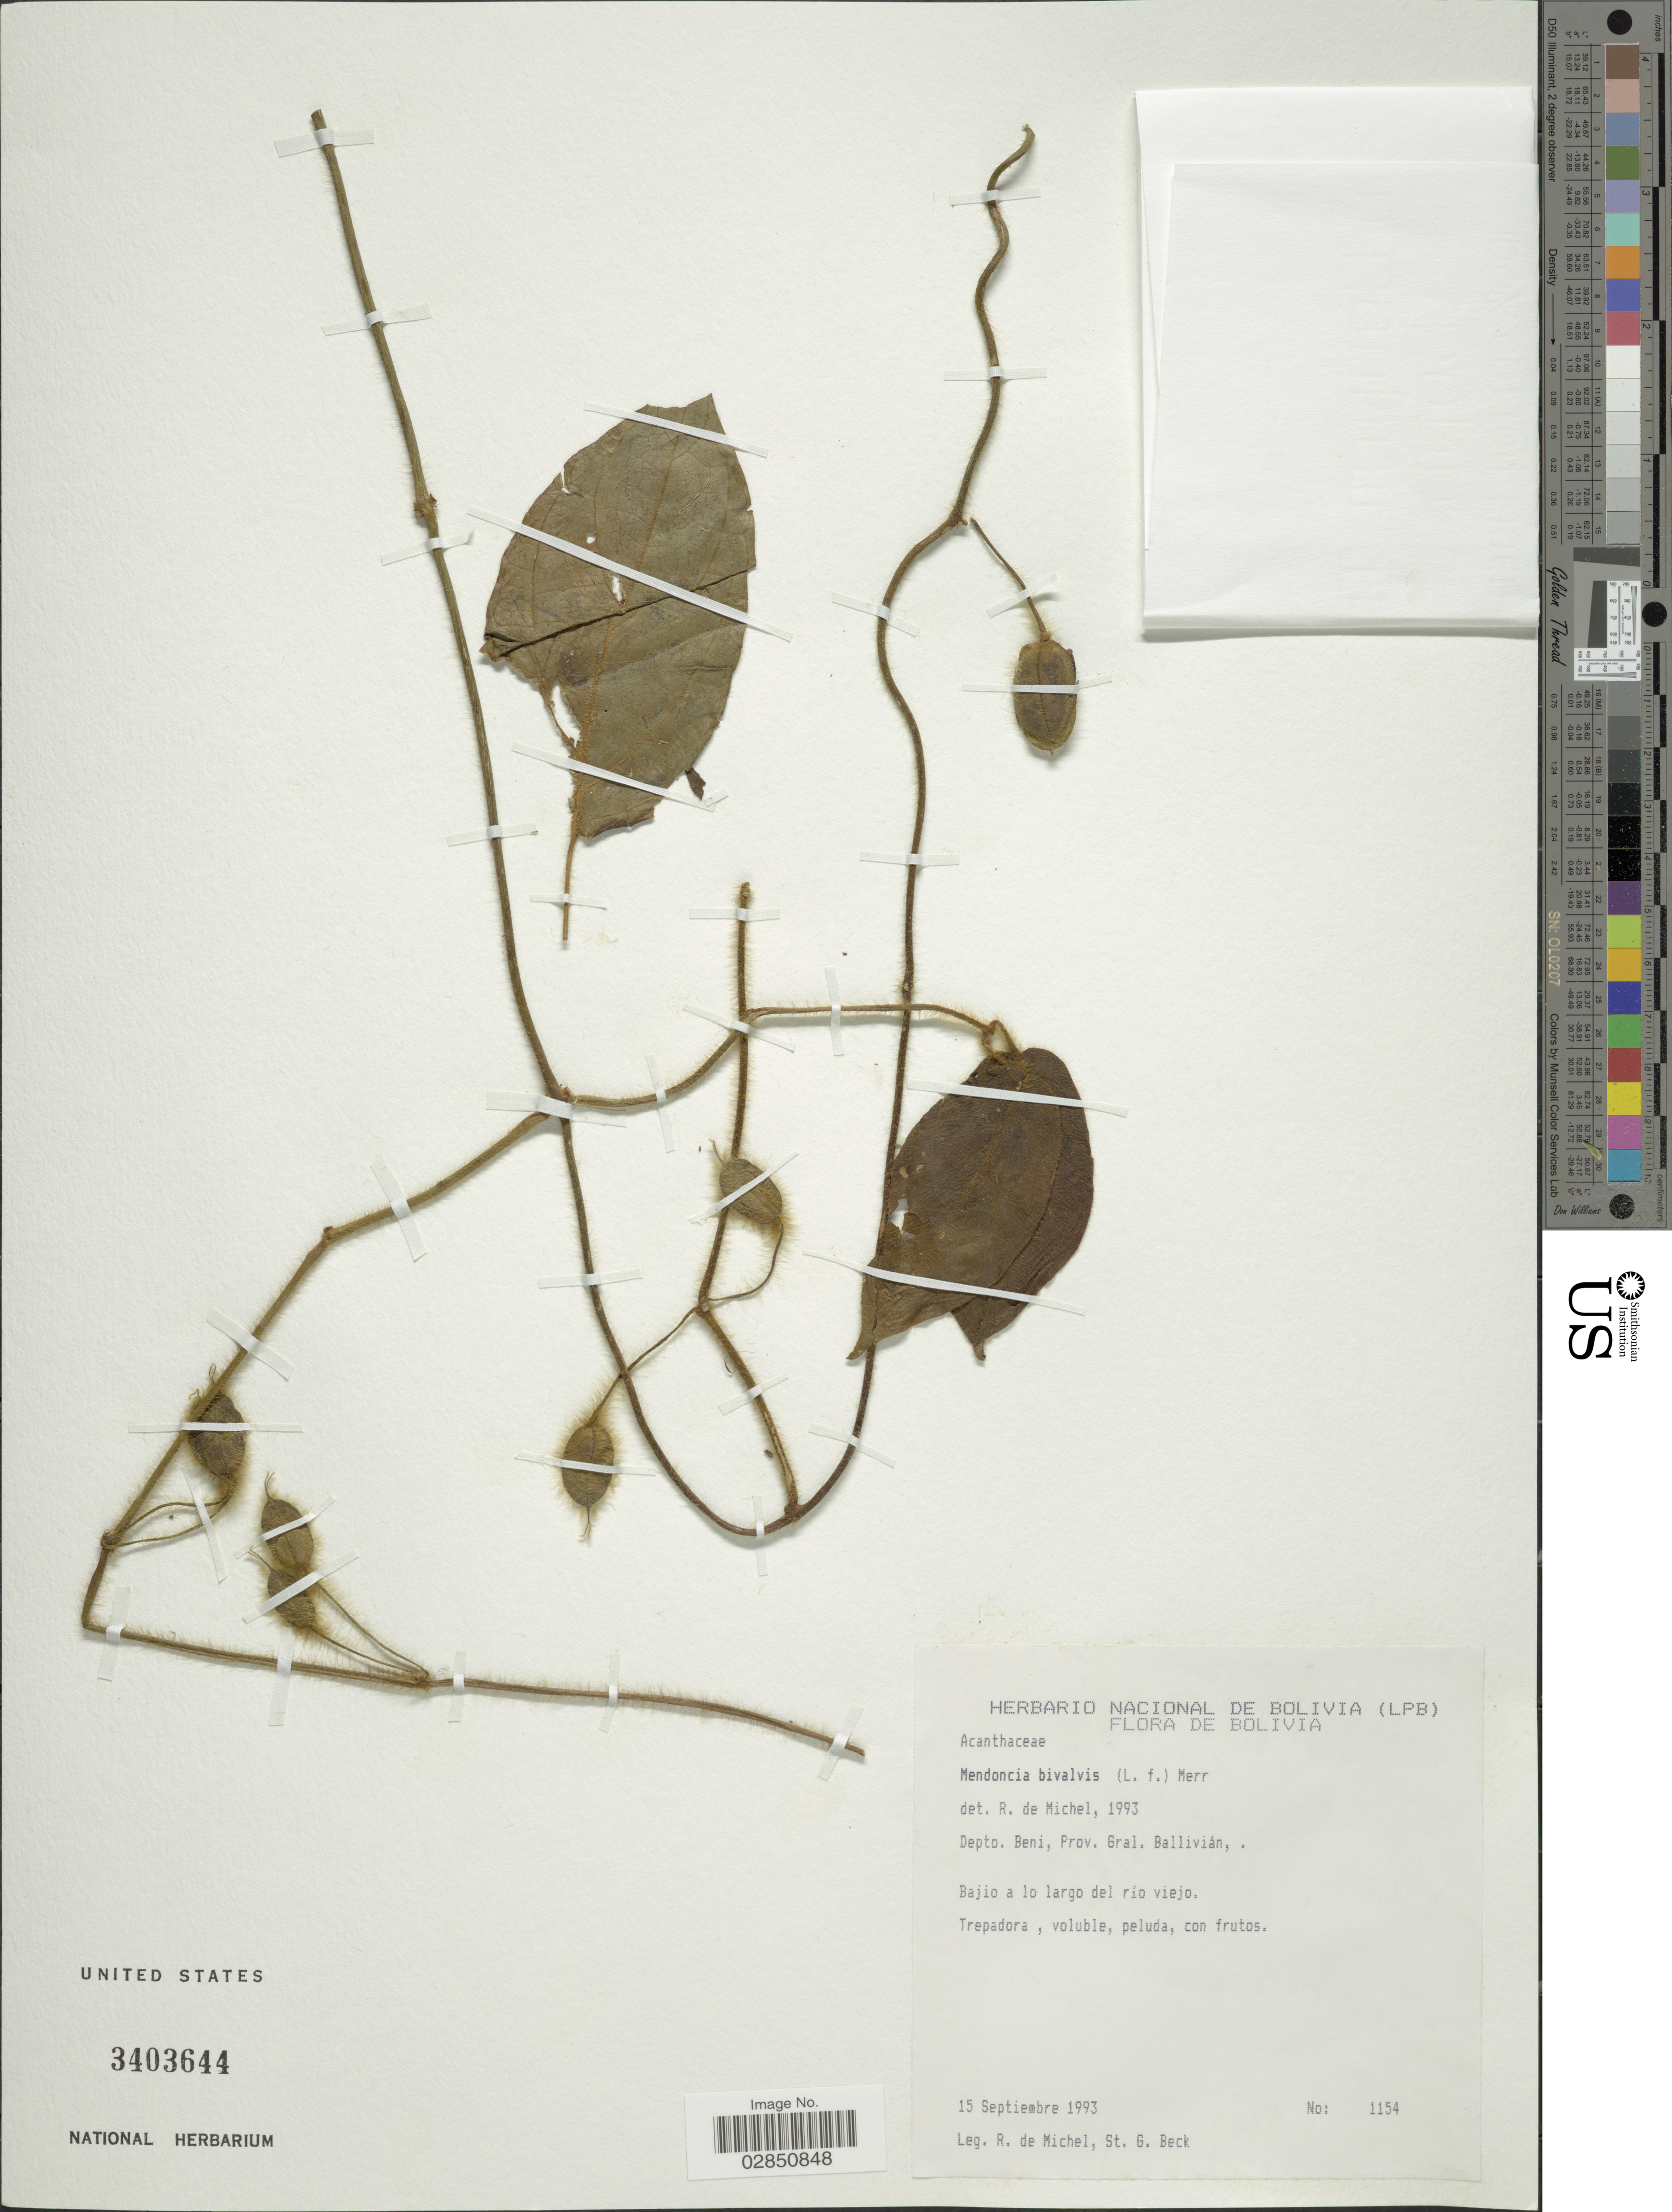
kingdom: Plantae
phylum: Tracheophyta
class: Magnoliopsida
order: Lamiales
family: Acanthaceae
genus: Mendoncia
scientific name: Mendoncia bivalvis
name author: (L. f.) Merr.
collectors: d. Michel R. & S. G. Beck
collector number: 1154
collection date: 1993-09-15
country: Bolivia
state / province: Beni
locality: Depto. Beni, Prov. Gral. Baalivián.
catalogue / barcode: US 3403644